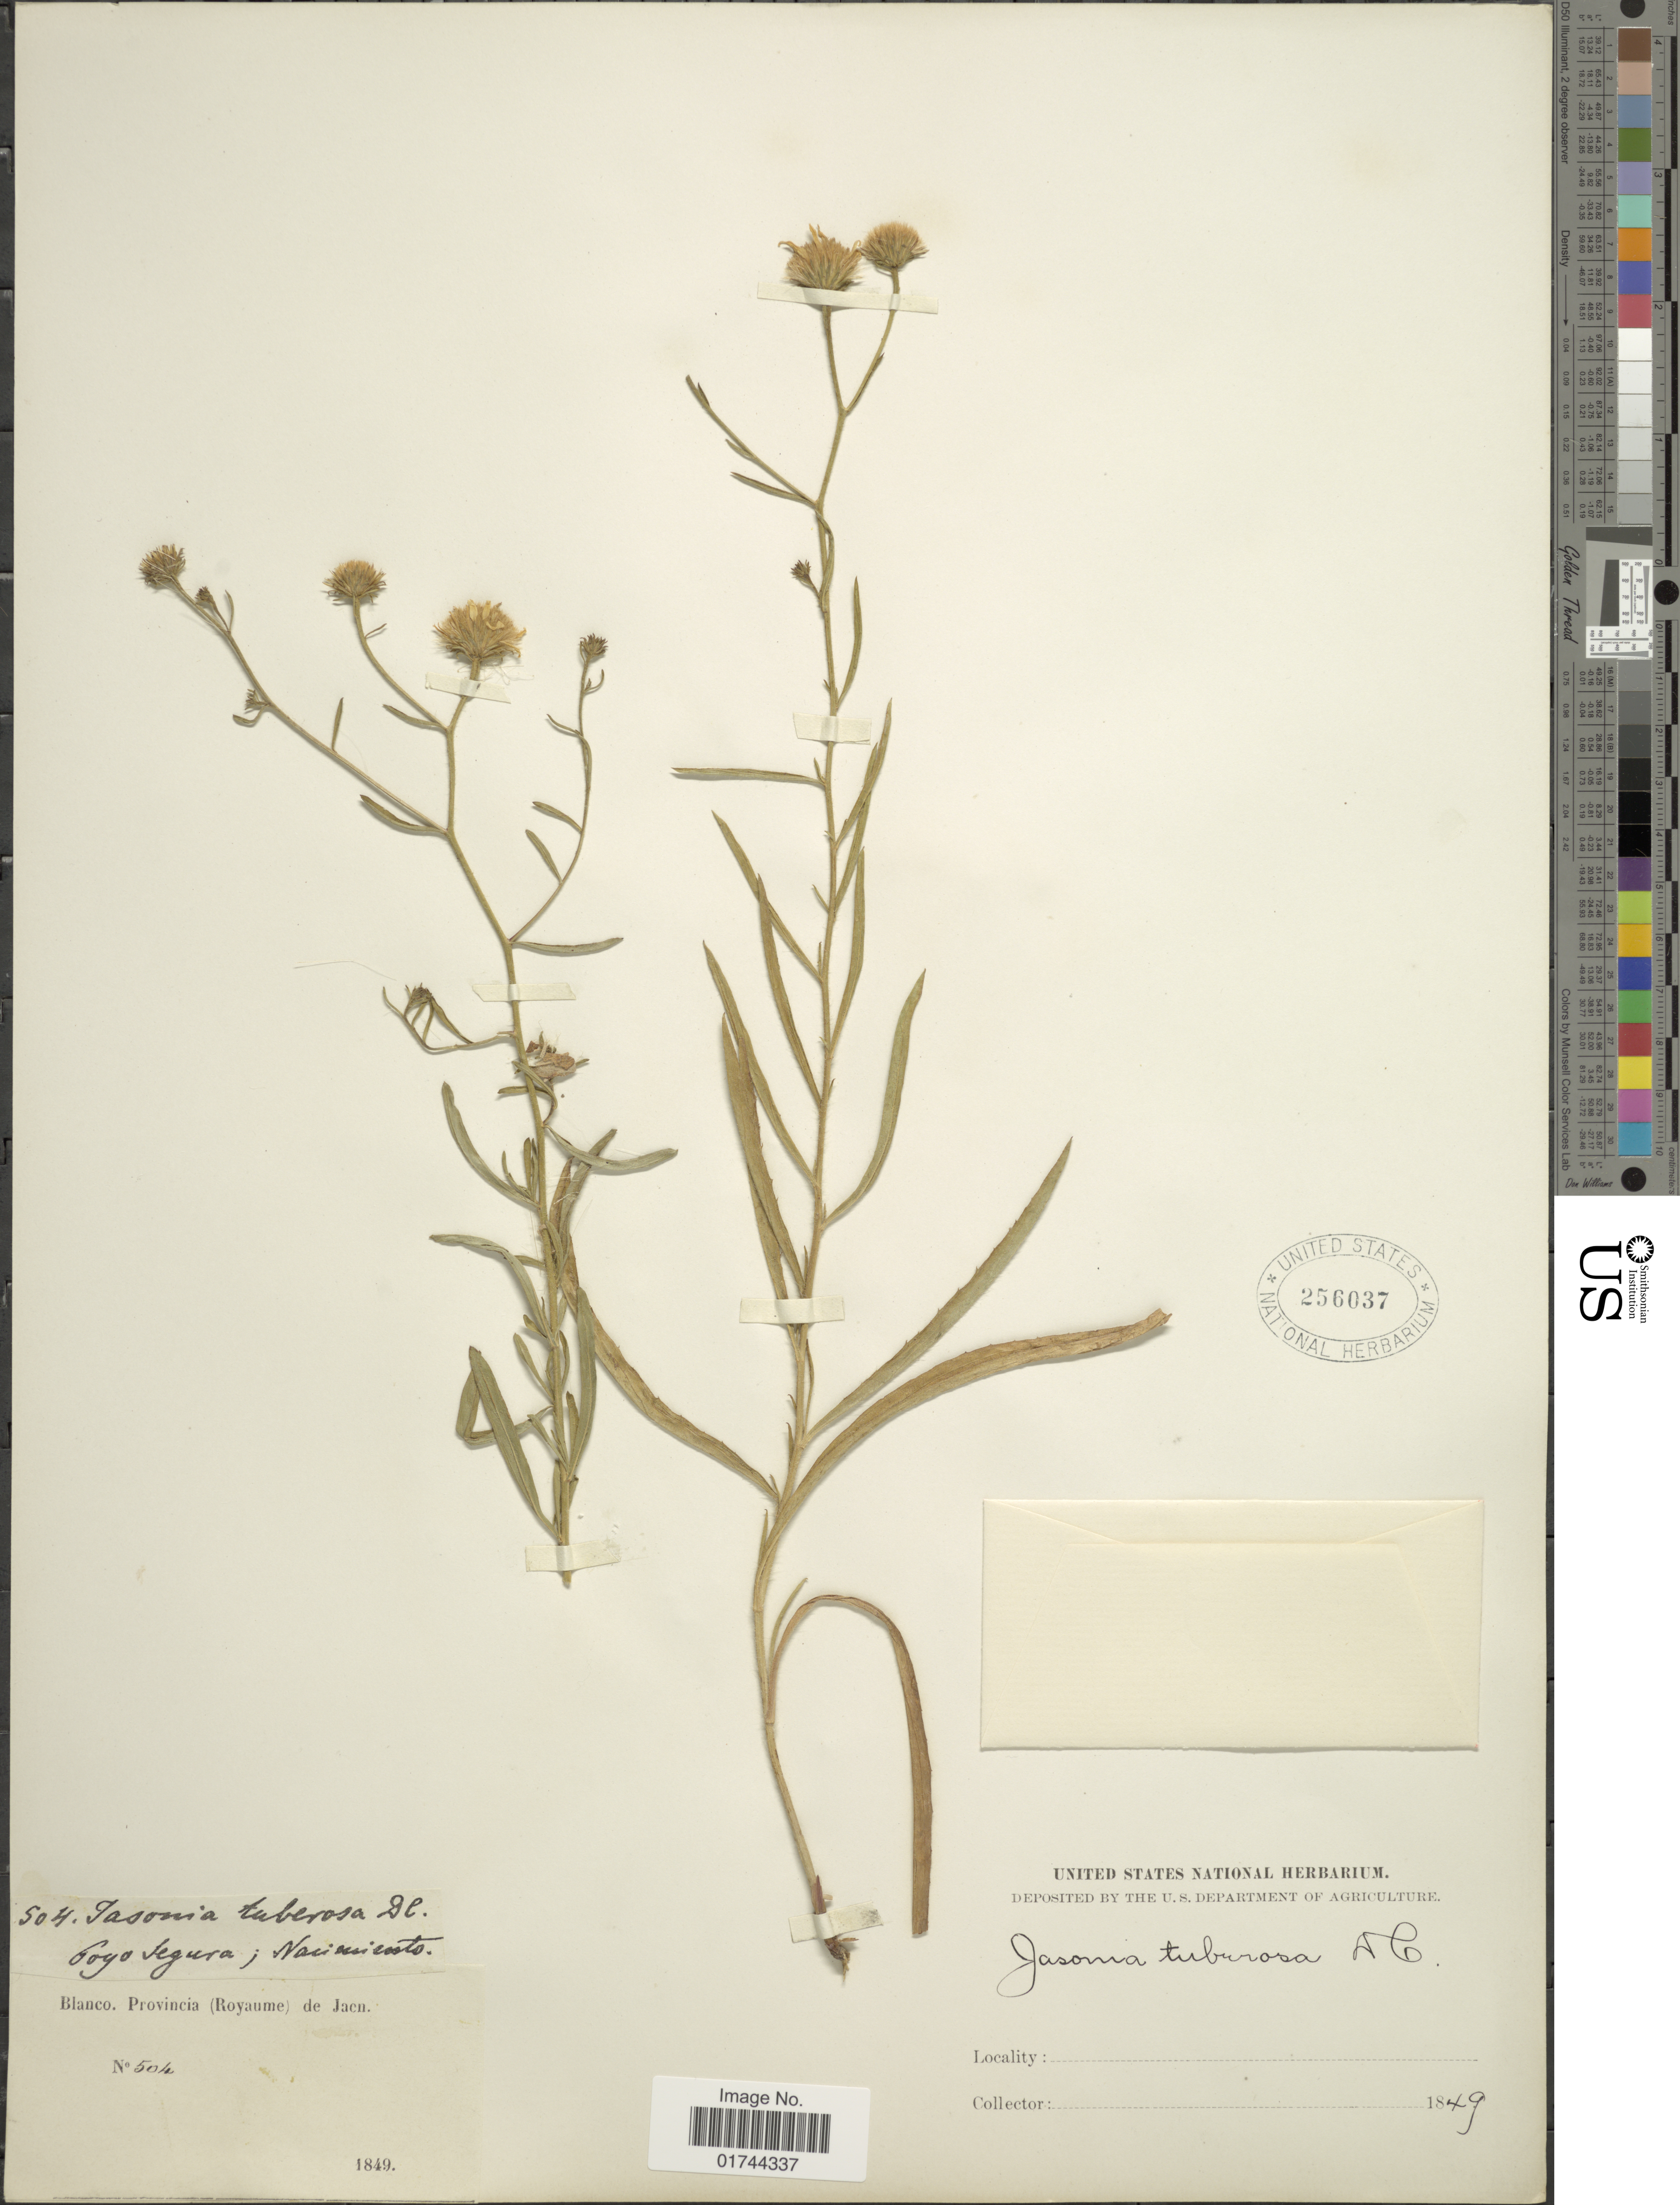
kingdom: Plantae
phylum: Tracheophyta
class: Magnoliopsida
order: Asterales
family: Asteraceae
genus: Jasonia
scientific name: Jasonia tuberosa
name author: (L.) DC.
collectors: ex herb. United States National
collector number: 504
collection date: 1849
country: Spain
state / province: Andalucía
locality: Blanco. Provincia (Royaume) de Jaen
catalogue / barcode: US 256037